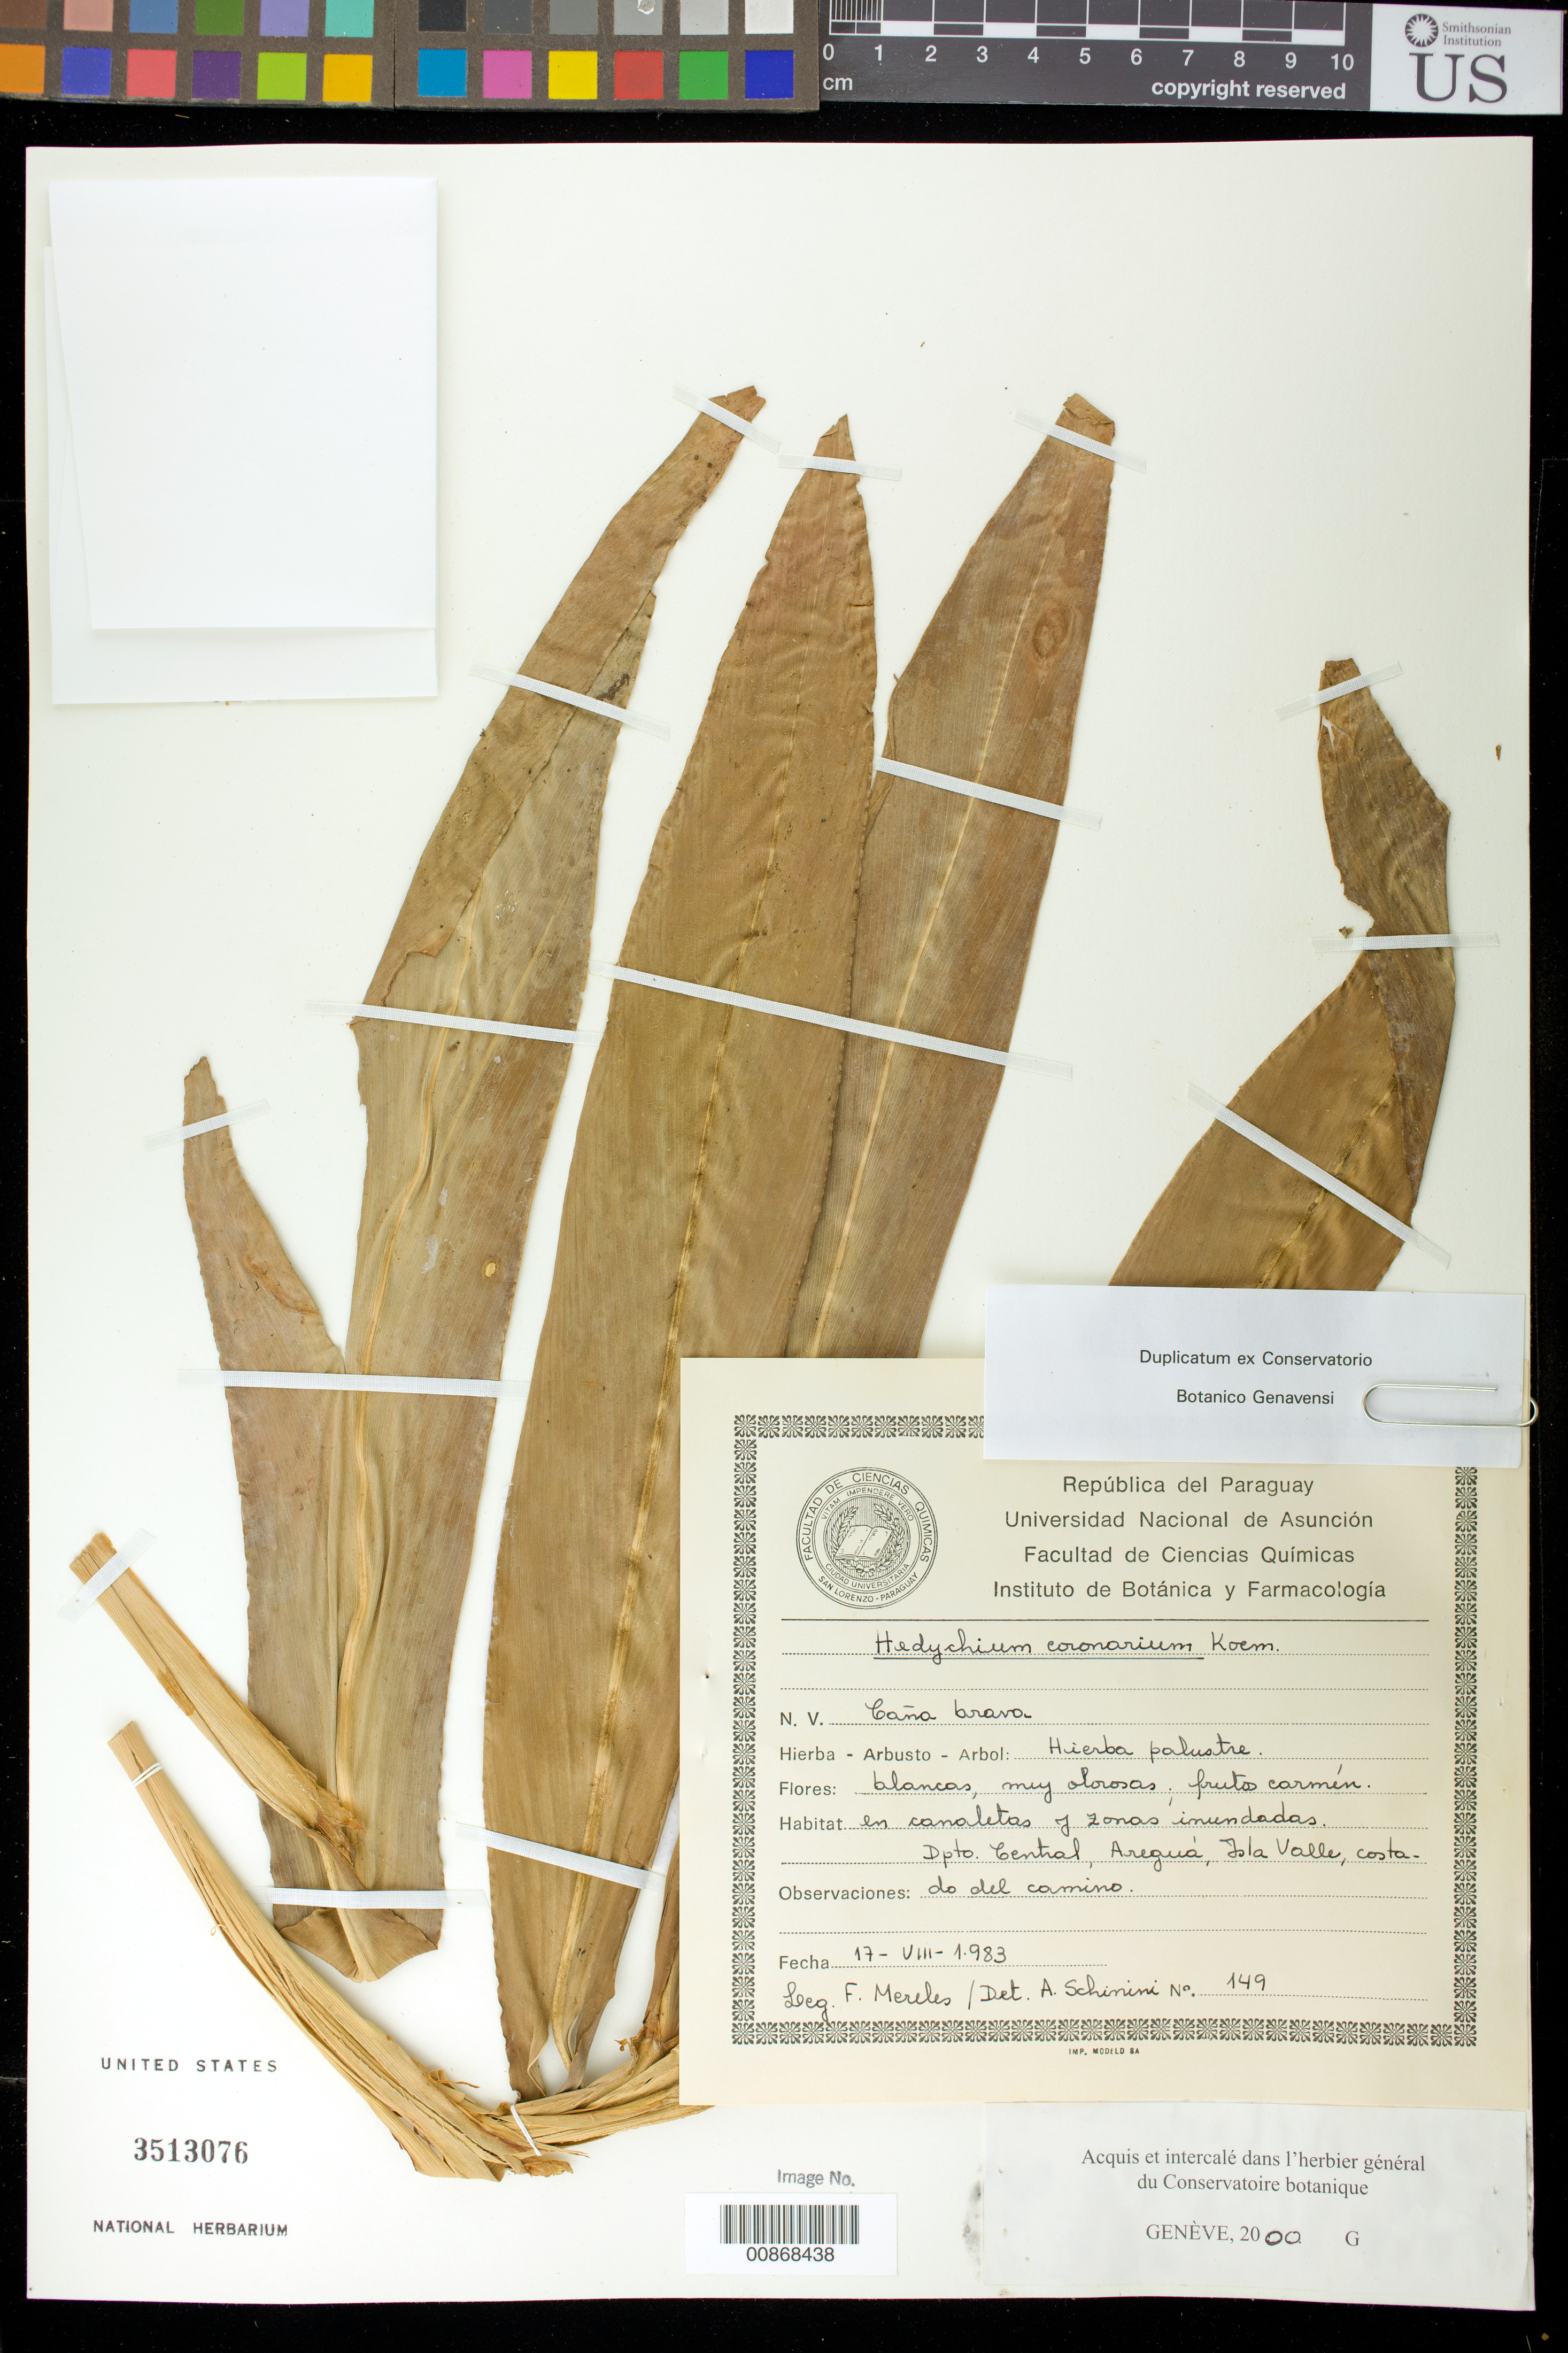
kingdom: Plantae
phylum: Tracheophyta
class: Liliopsida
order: Zingiberales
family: Zingiberaceae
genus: Hedychium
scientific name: Hedychium coronarium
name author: J. Koenig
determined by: Schinini, A.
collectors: F. Mereles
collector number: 149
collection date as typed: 17 Aug 1983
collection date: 1983-08-17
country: Paraguay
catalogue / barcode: US 3513076